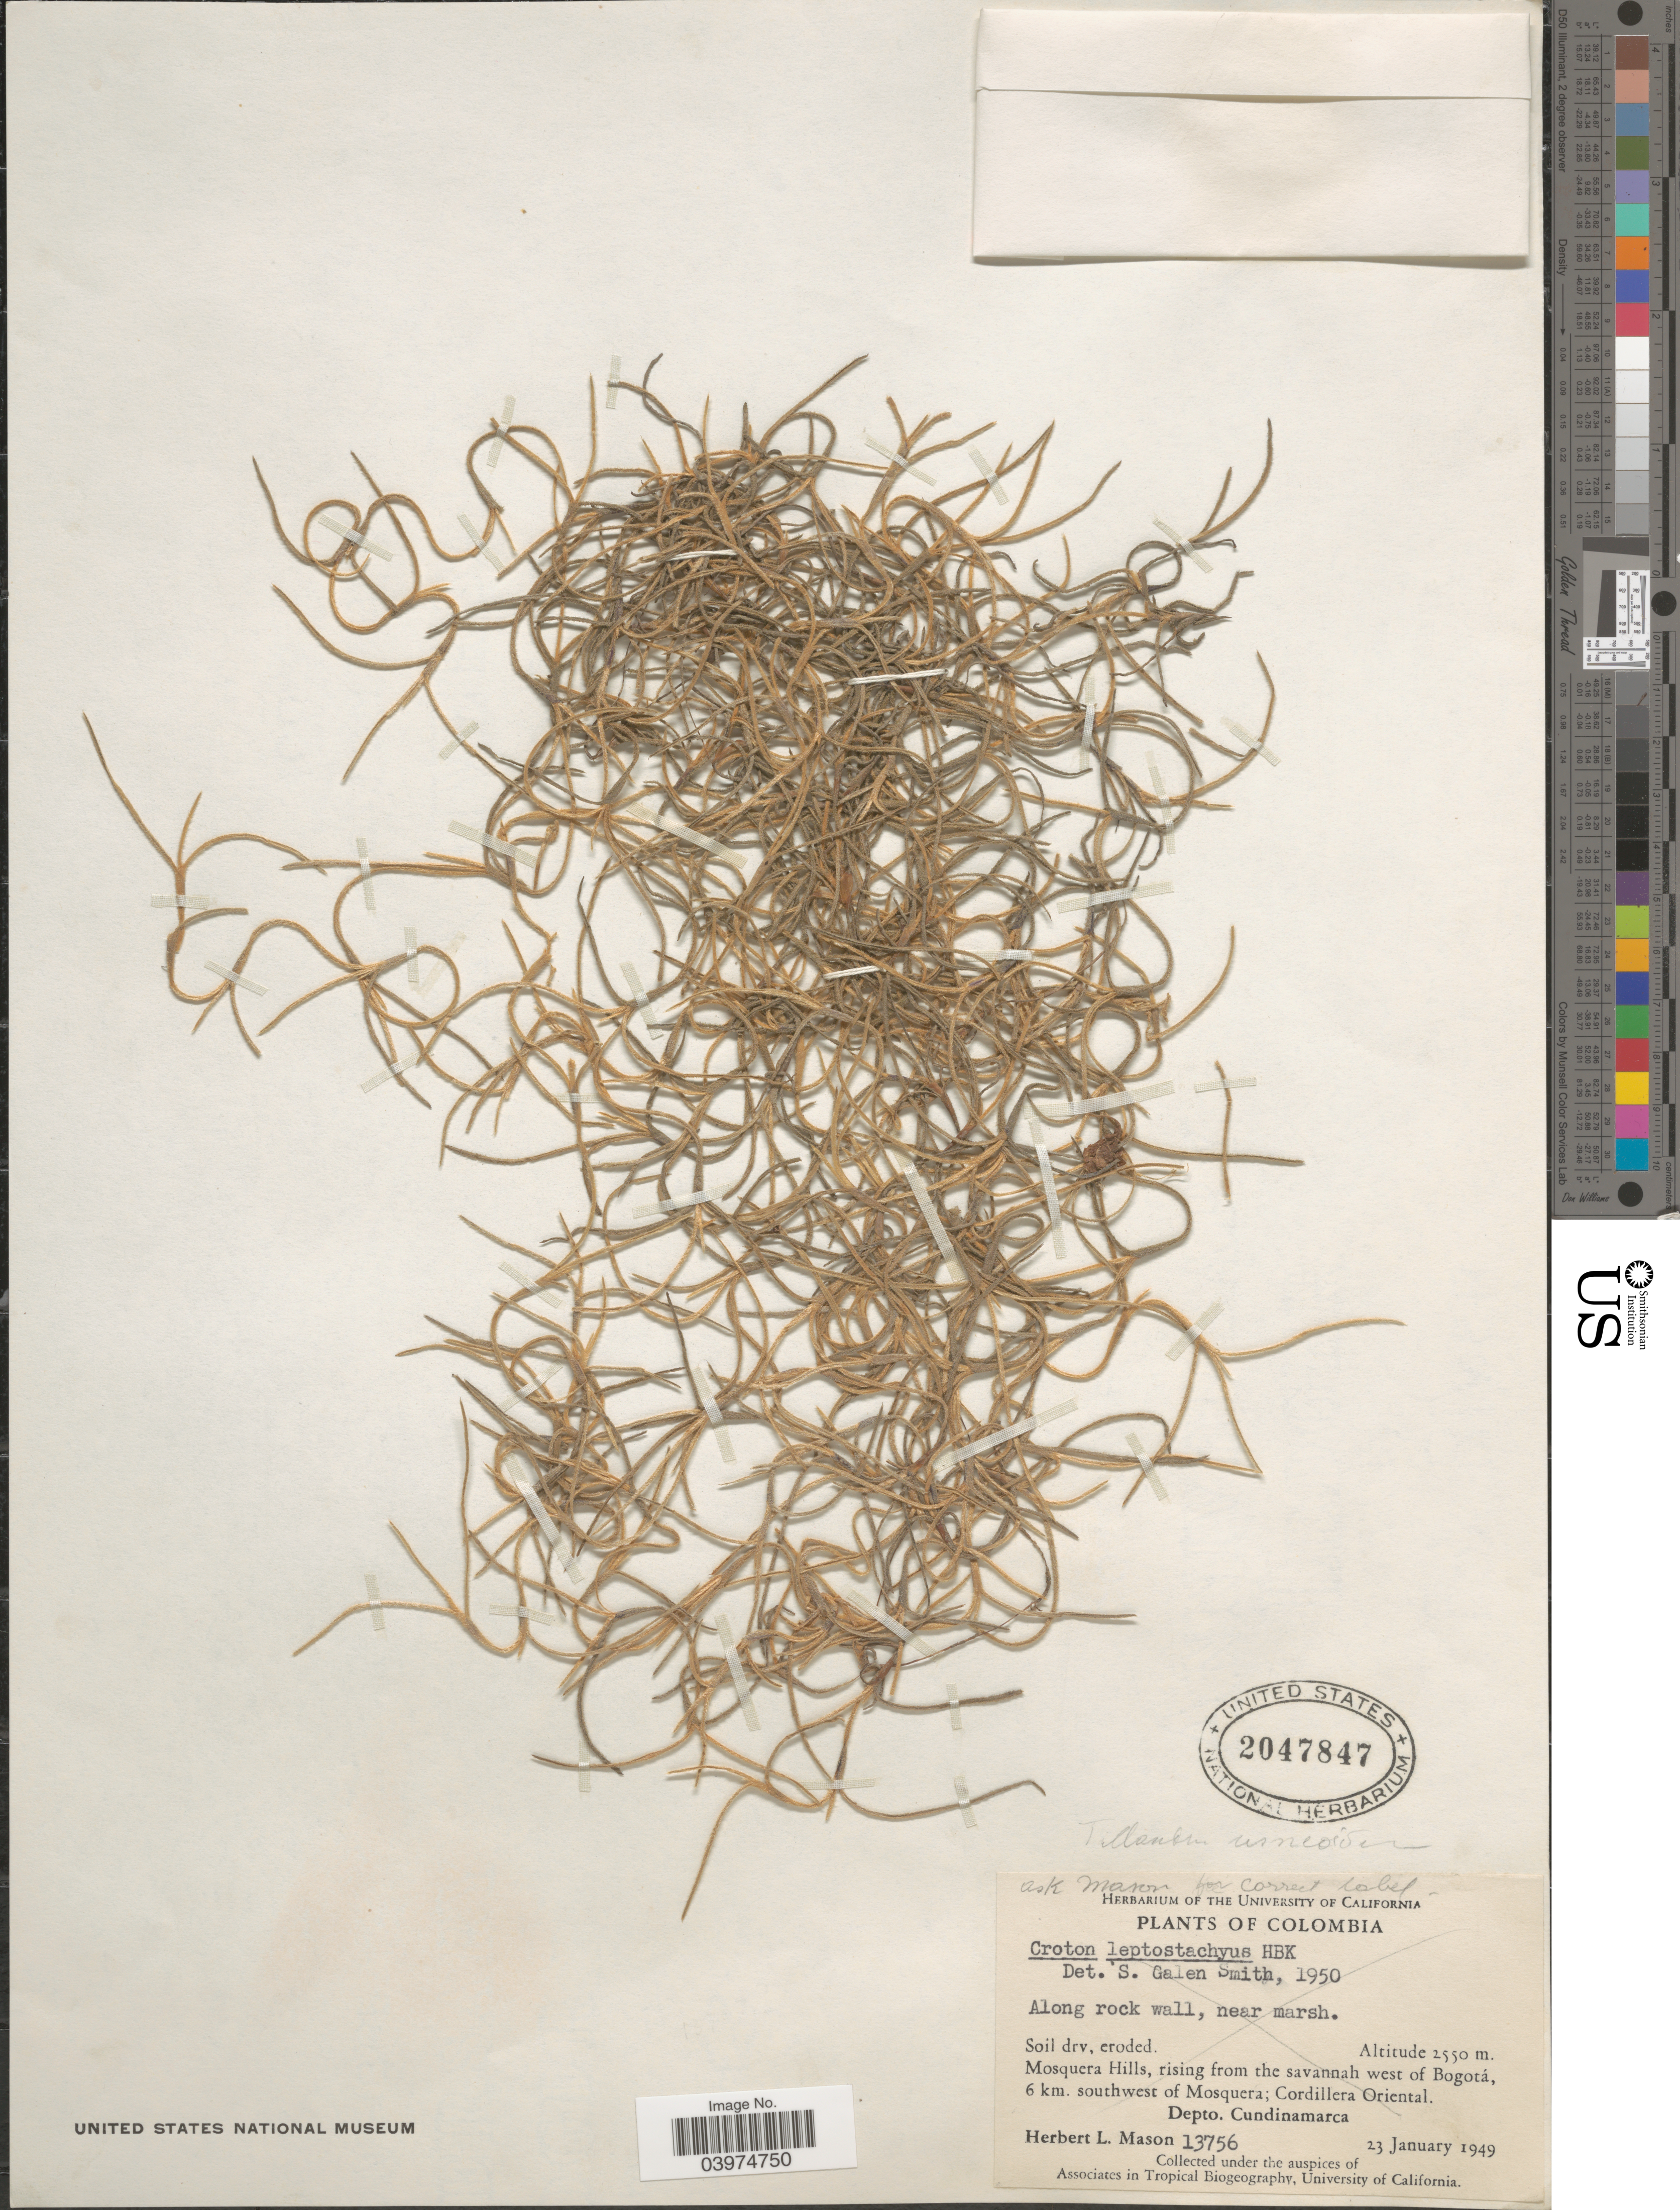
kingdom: Plantae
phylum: Tracheophyta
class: Liliopsida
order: Poales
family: Bromeliaceae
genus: Tillandsia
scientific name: Tillandsia usneoides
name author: (L.) L.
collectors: H. L. Mason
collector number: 13756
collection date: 1949-01-23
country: Colombia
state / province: Cundinamarca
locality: Mosquera Hills, rising from the savannah west of Bogotá, 6 km. southwest of Mosuera; Cordillera Oriental. Depto. Cundinamarca.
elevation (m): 2550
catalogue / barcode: US 2047847